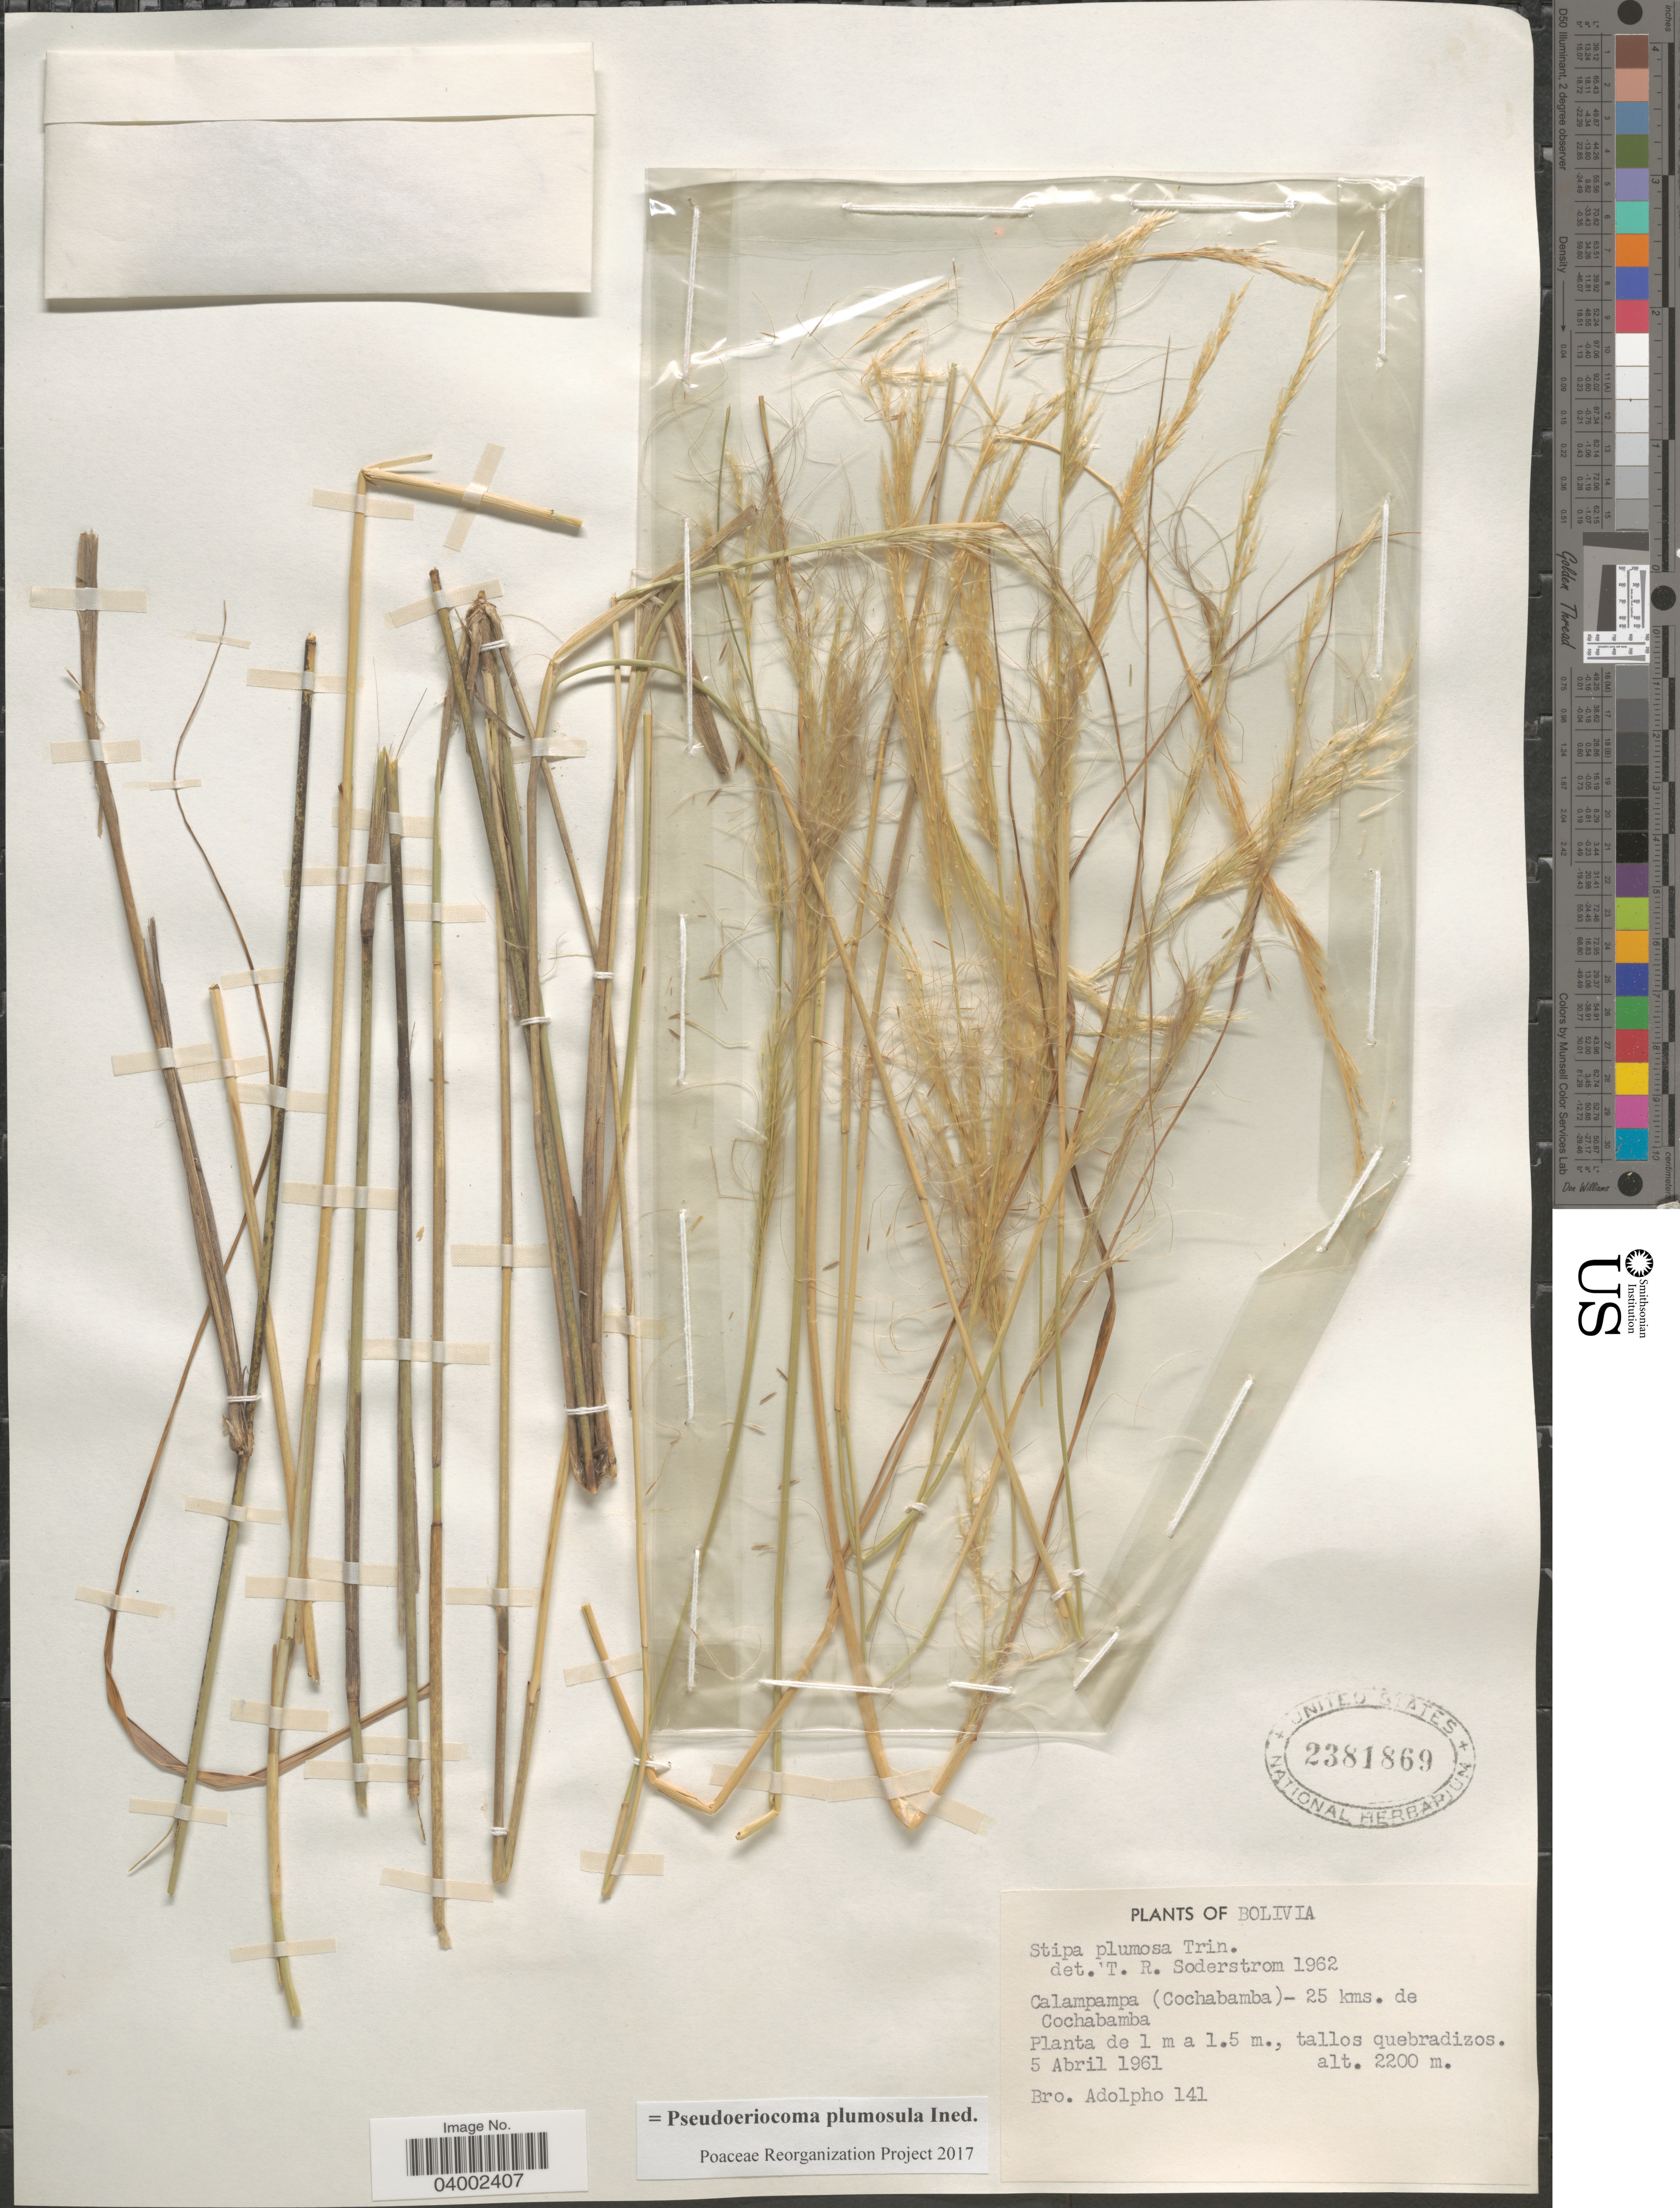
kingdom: Plantae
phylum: Tracheophyta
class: Liliopsida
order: Poales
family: Poaceae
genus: Pseudoeriocoma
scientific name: Pseudoeriocoma plumosula ined.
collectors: Bro. Adolfo M.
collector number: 141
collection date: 1961-04-05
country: Bolivia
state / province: Cochabamba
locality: Calampampa (Cochabamba) - 25 kms. de Cochabamba.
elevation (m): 2200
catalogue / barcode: US 2381869